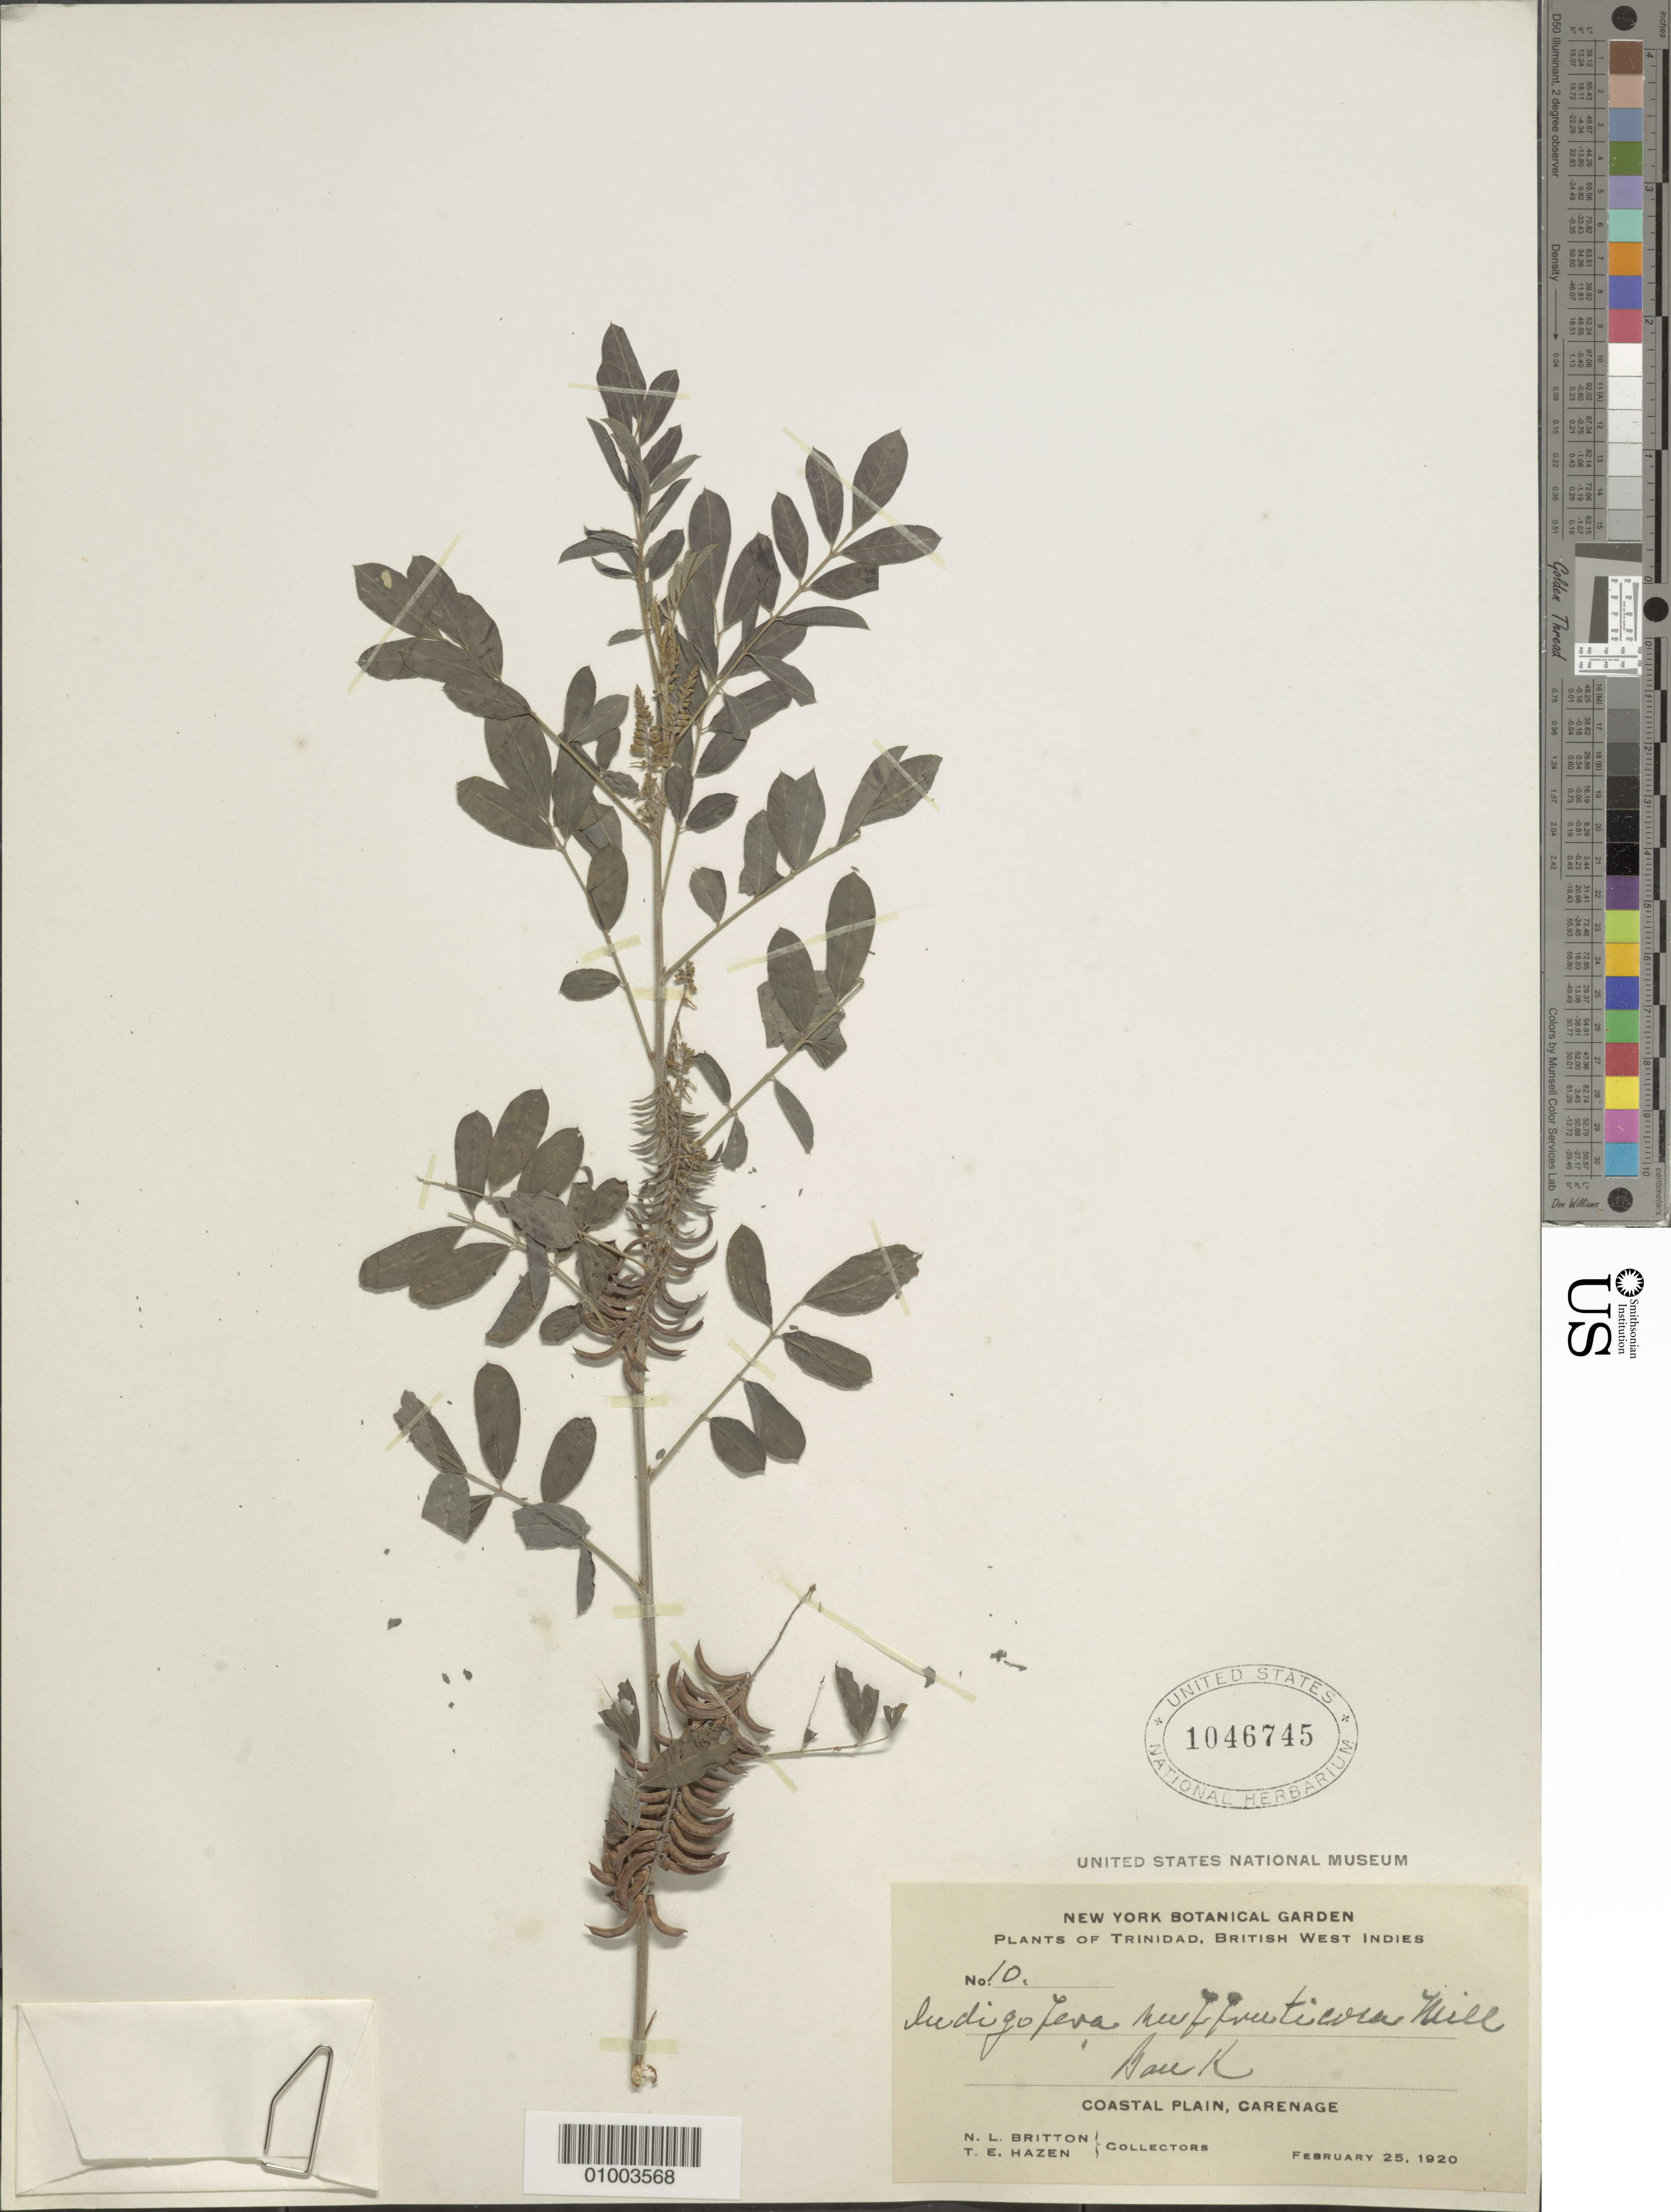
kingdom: Plantae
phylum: Tracheophyta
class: Magnoliopsida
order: Fabales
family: Fabaceae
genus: Indigofera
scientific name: Indigofera suffruticosa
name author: Mill.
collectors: N. Britton & T. E. Hazen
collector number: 10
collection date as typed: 25 Feb 1920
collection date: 1920-02-25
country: Trinidad and Tobago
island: Trinidad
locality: Coastal Plain, Carenage.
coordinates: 0 N, 0 E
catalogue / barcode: US 1046745